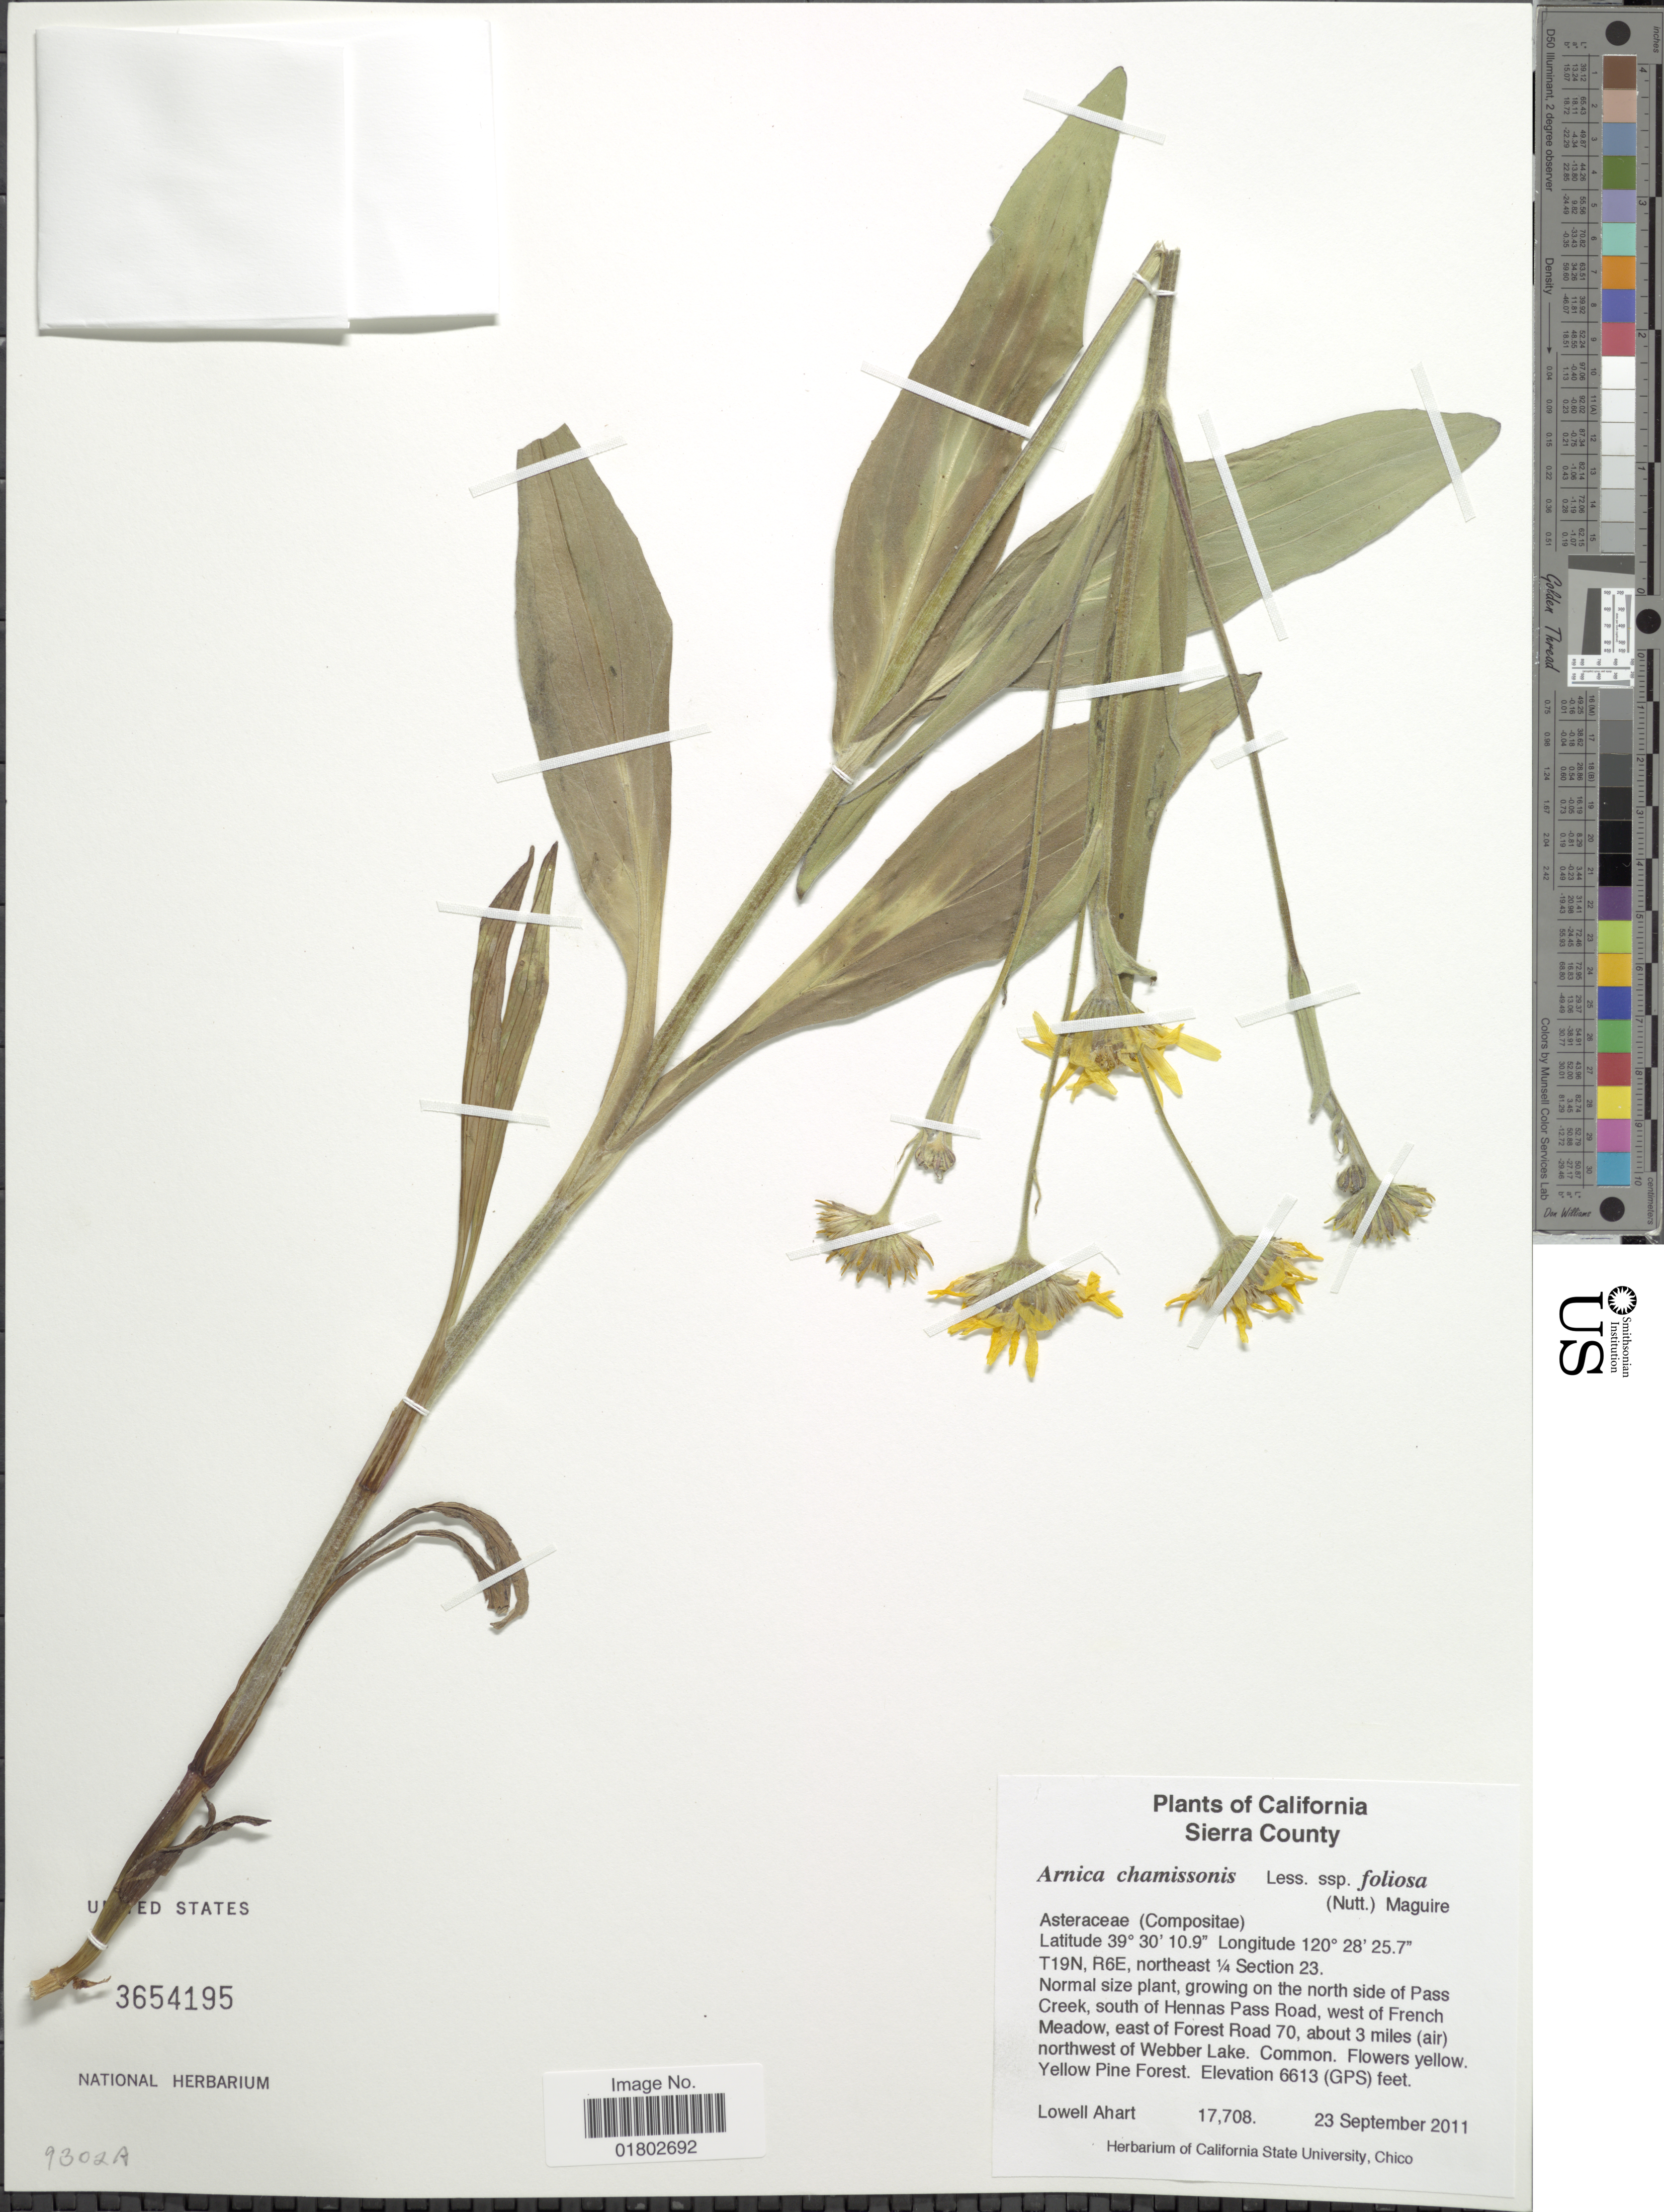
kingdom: Plantae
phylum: Tracheophyta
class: Magnoliopsida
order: Asterales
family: Asteraceae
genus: Arnica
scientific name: Arnica chamissonis subsp. foliosa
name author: (Nutt.) Maguire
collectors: L. Ahart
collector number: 17708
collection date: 2011-09-23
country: United States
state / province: California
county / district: Sierra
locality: Sierra County, T19N, R6E, northeast ¼ Section 23. growing on the north side of Pass Creek, south of Hennas Pass Road, west of French Meadow, east of Forest Road 70, about 3 miles (air) northwest of Webber Lake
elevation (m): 2016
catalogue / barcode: US 3654195